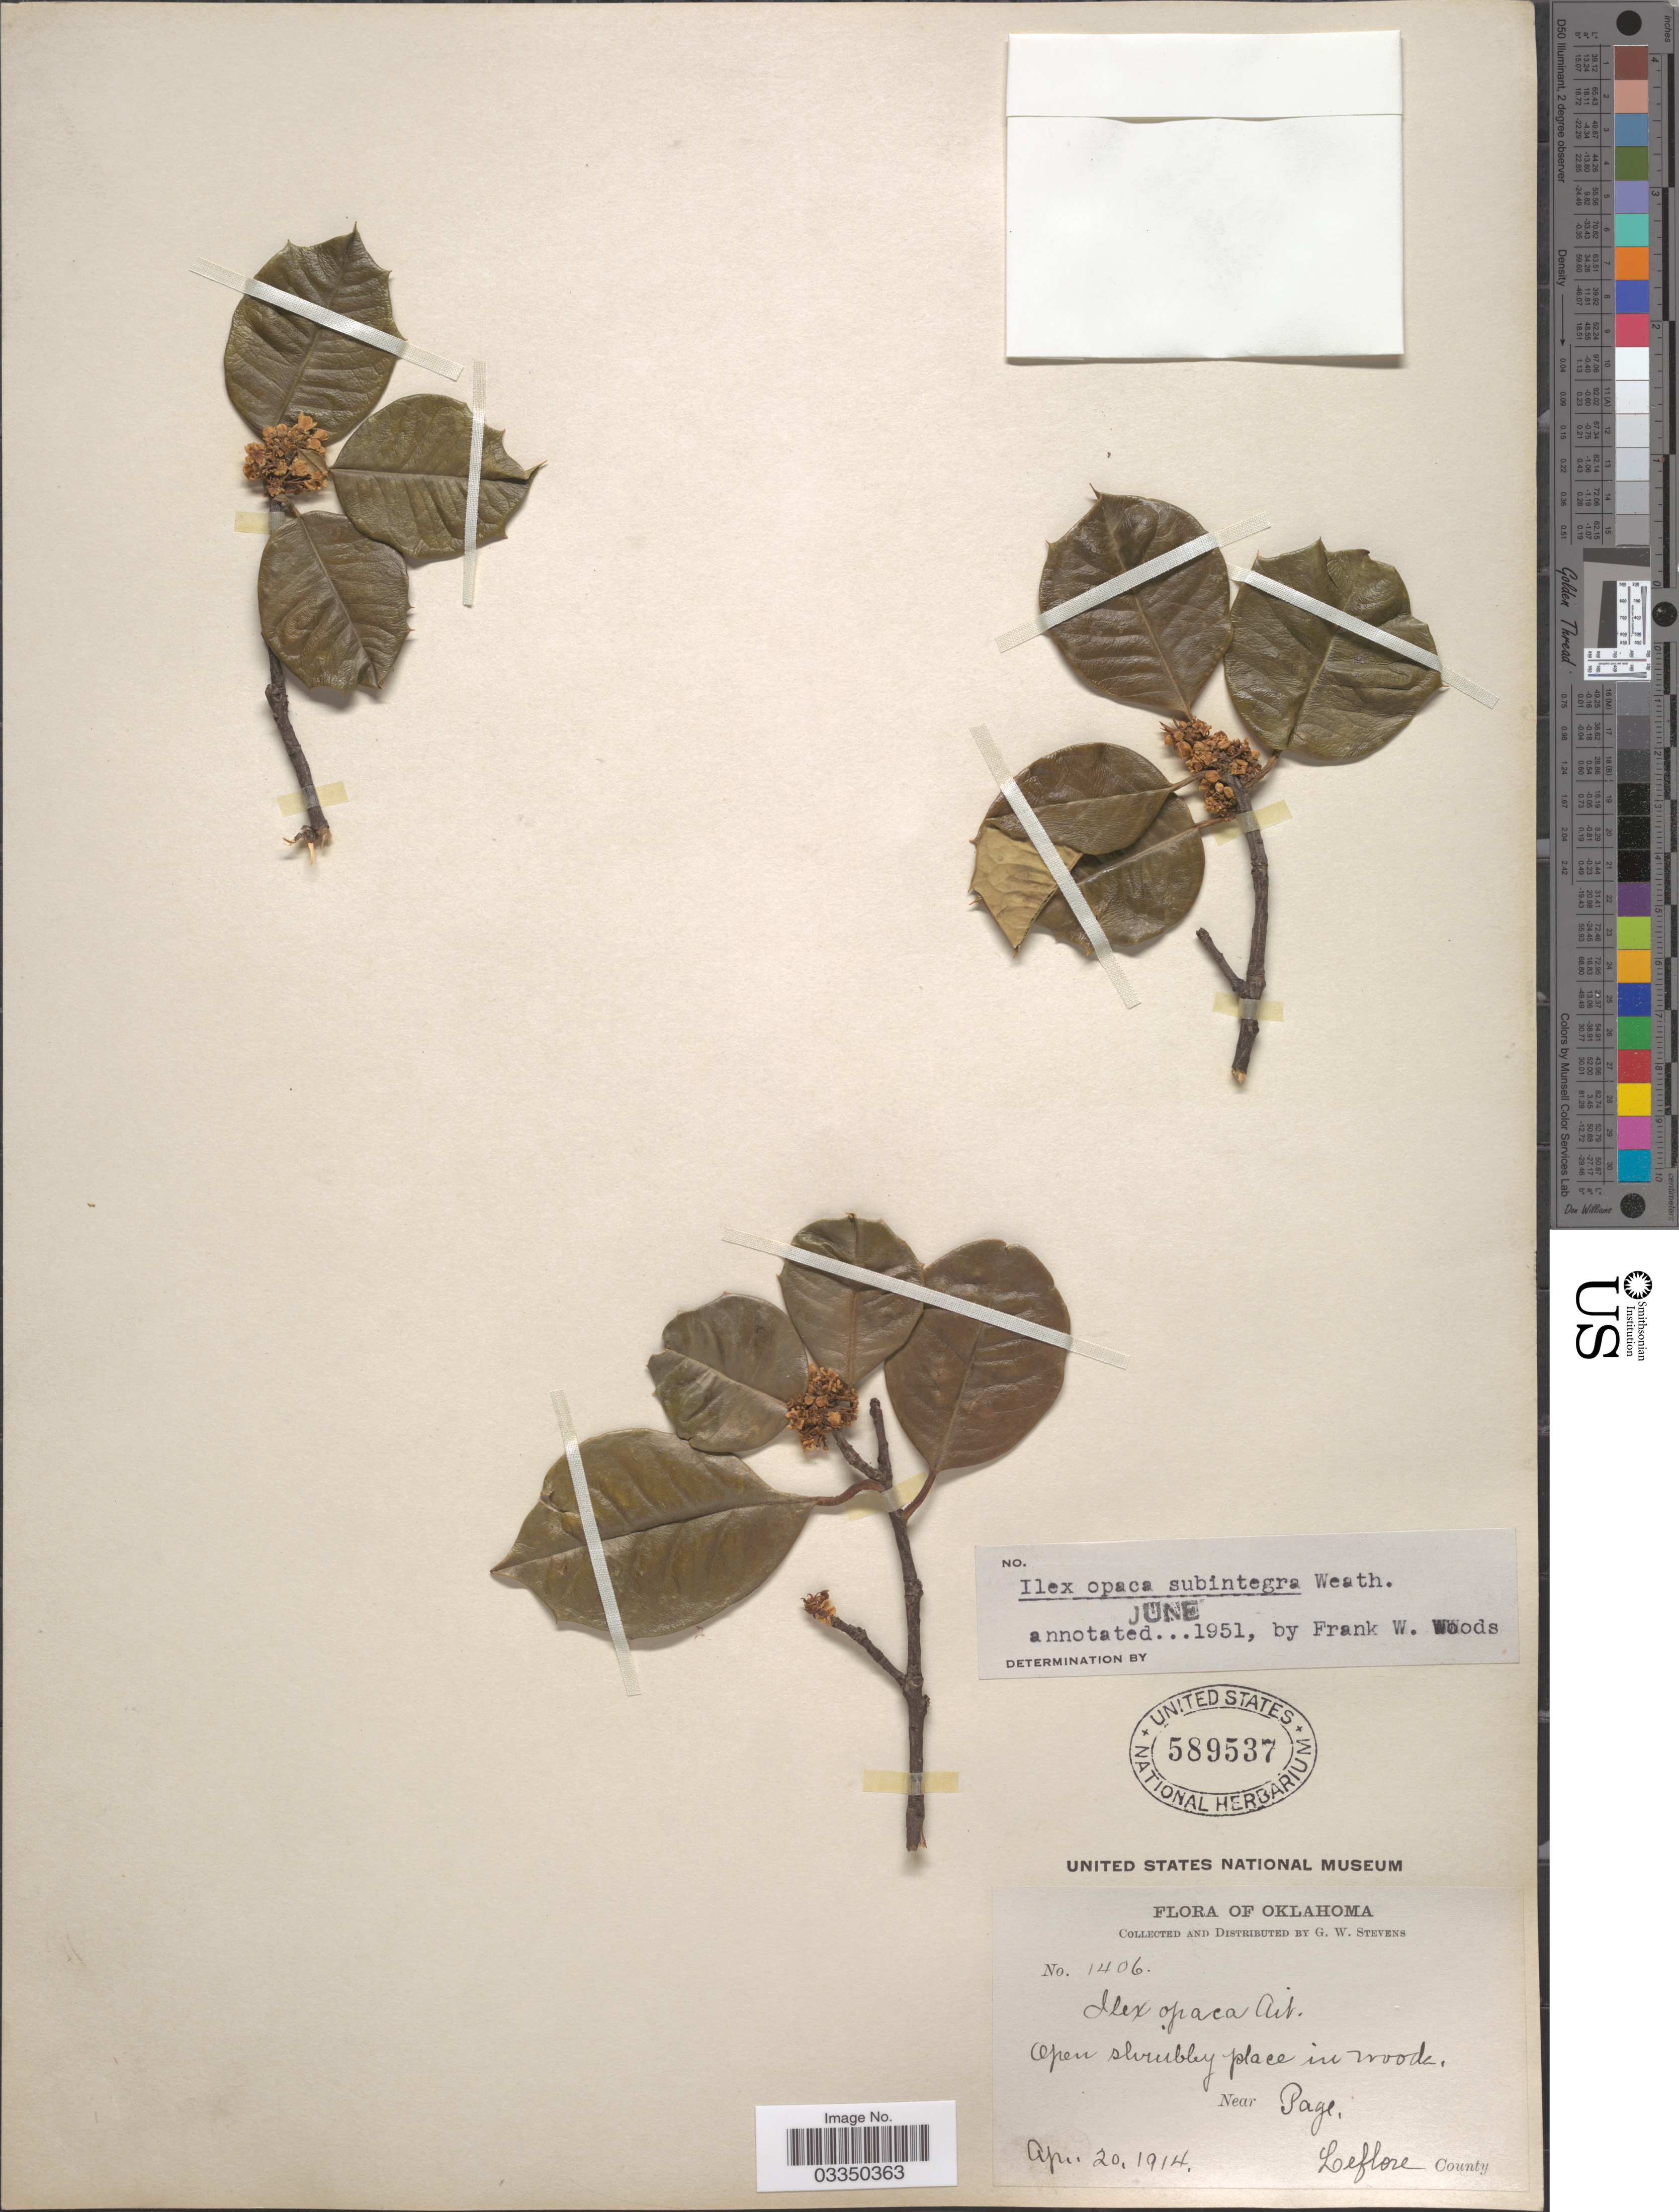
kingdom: Plantae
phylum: Tracheophyta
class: Magnoliopsida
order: Aquifoliales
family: Aquifoliaceae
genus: Ilex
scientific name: Ilex opaca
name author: Aiton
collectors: G. W. Stevens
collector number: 1406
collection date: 1914-04-20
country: United States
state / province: Oklahoma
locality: Near Page, Leflore County.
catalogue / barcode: US 589537